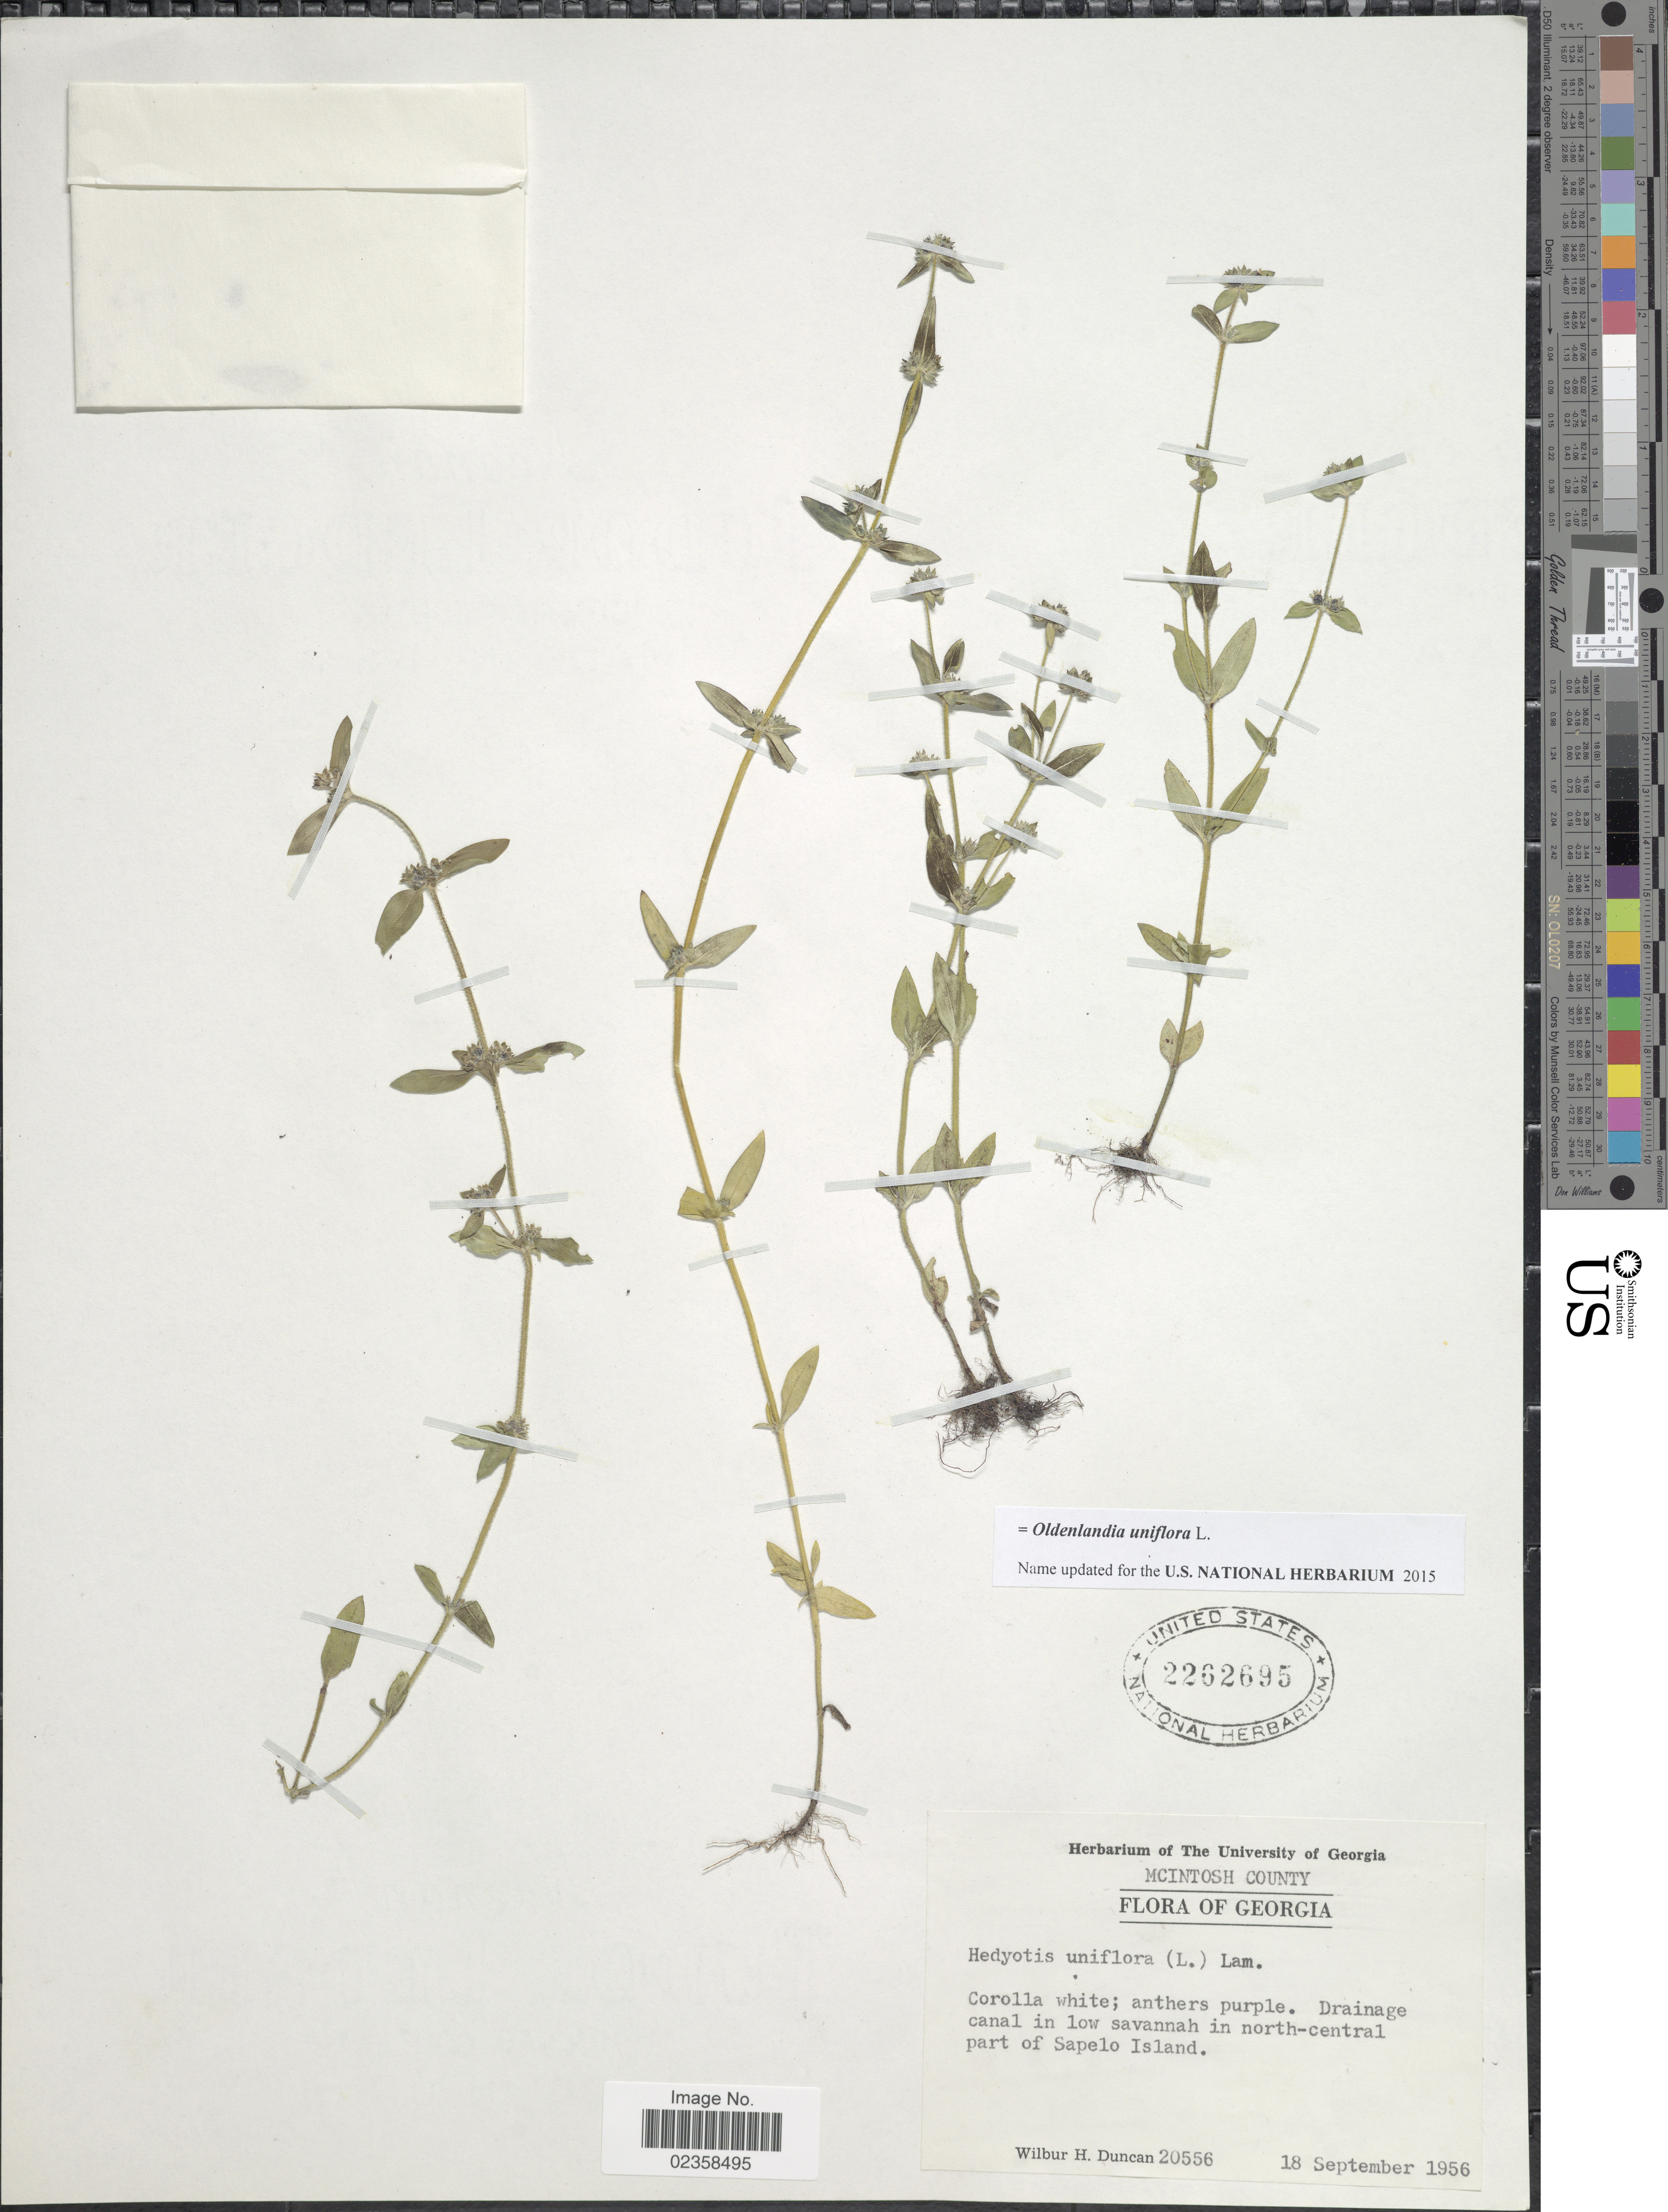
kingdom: Plantae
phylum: Tracheophyta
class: Magnoliopsida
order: Gentianales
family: Rubiaceae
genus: Oldenlandia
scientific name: Oldenlandia uniflora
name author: L.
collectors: W. H. Duncan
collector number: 20556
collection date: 1956-09-18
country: United States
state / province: Georgia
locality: Mcintosh County, Drainage canal in low savannah in north-central part of Sapelo Island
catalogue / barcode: US 2262695